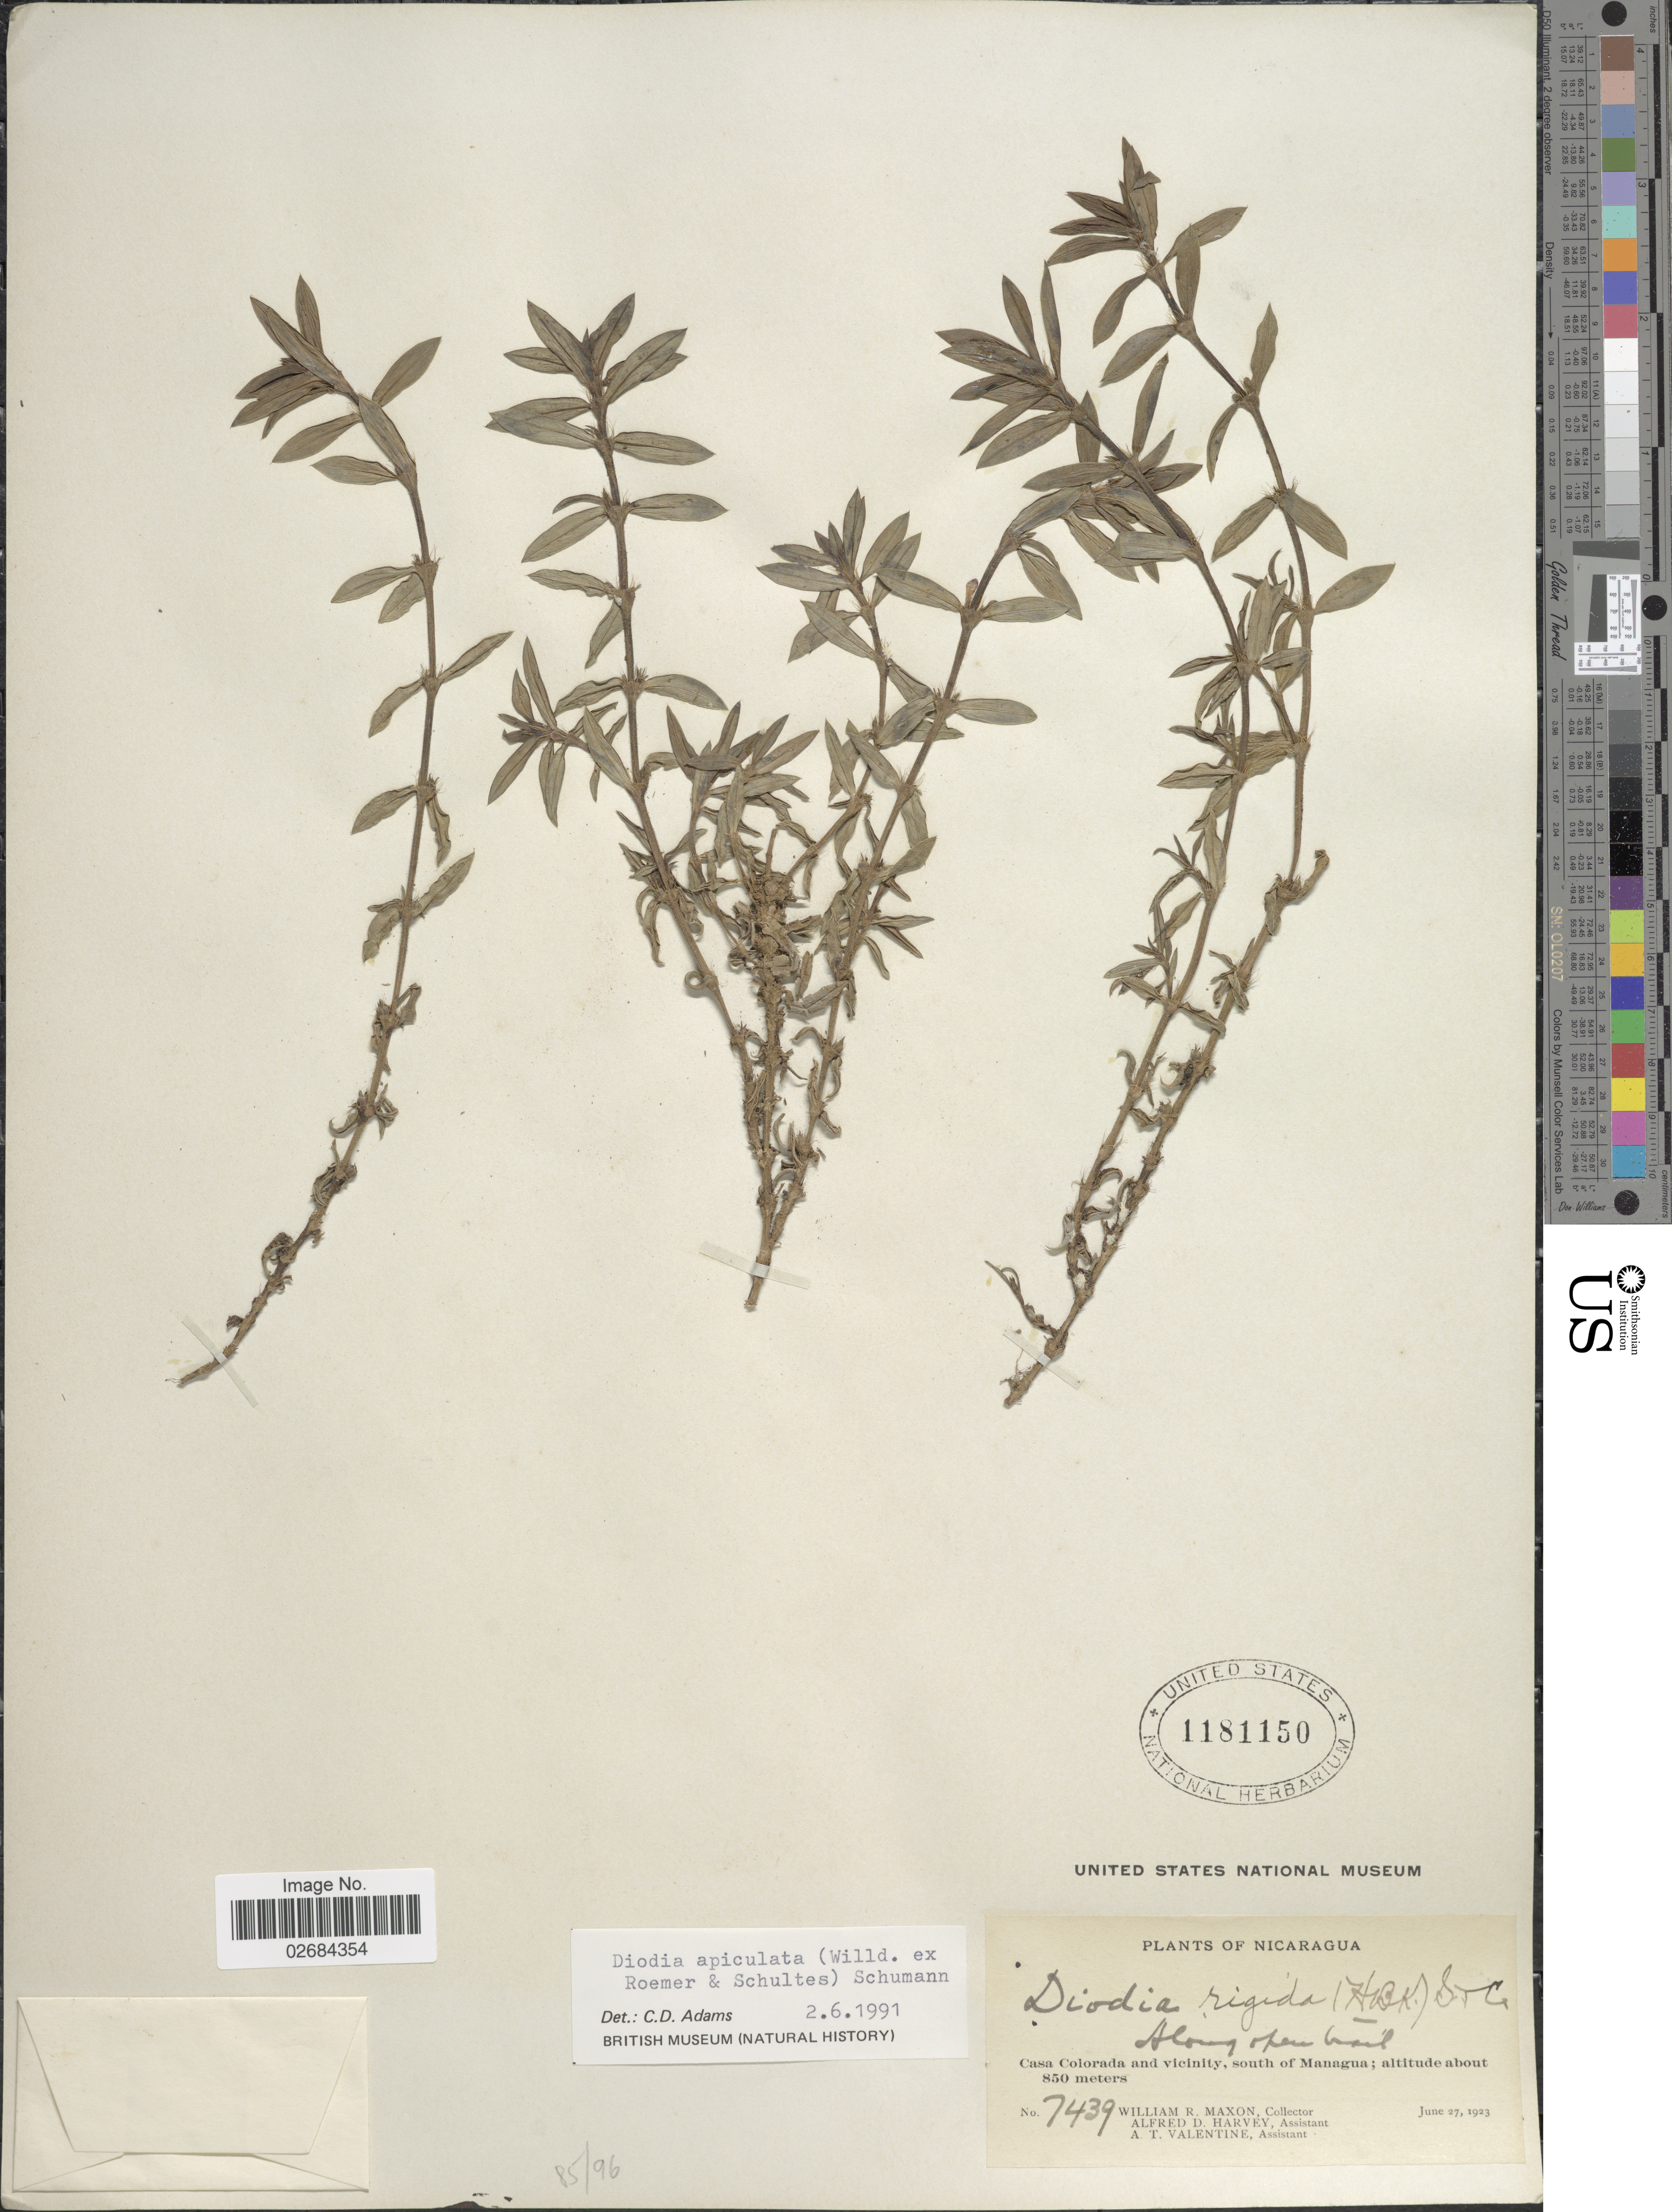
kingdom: Plantae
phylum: Tracheophyta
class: Magnoliopsida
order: Gentianales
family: Rubiaceae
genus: Diodia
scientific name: Diodia apiculata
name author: (Willd. ex Roem. & Schult.) K. Schum.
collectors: W. R. Maxon, A. D. Harvey & A. Valentine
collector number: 7439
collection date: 1923-06-27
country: Nicaragua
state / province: Managua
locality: Casa Colorada and vicinity, south of Managua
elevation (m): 850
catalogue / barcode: US 1181150